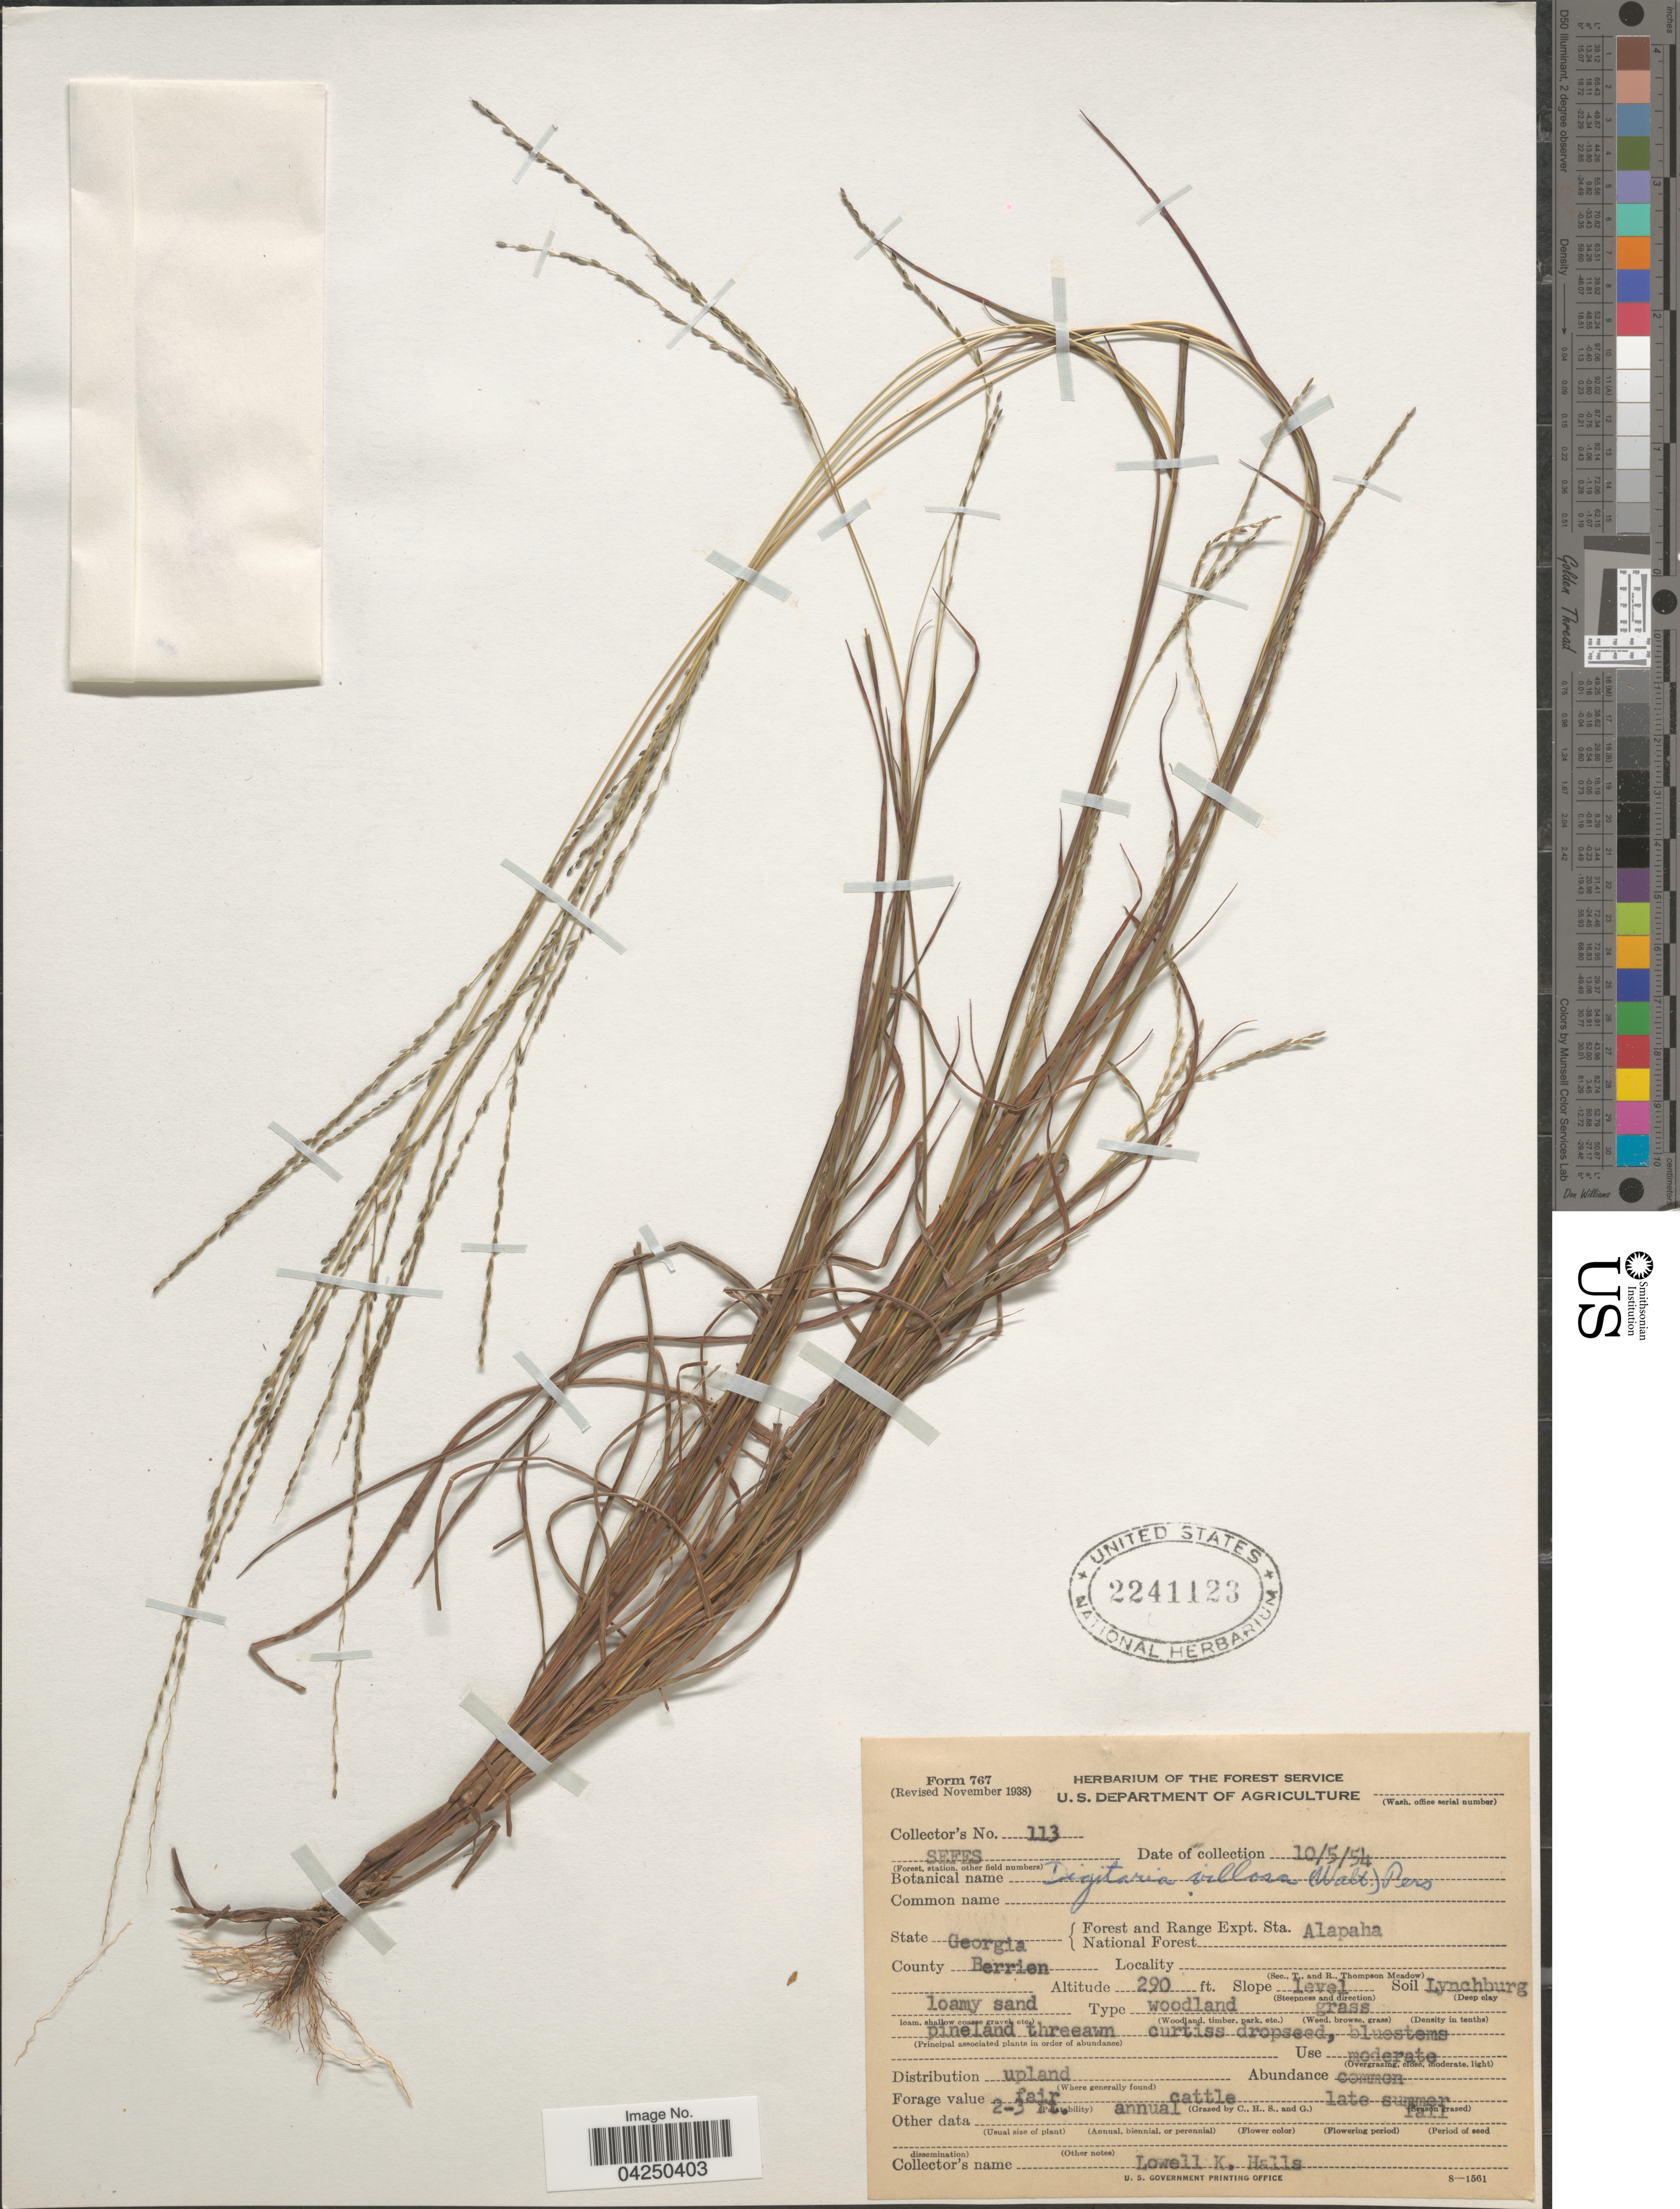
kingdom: Plantae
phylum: Tracheophyta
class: Liliopsida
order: Poales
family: Poaceae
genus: Digitaria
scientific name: Digitaria villosa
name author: (Walter) Pers.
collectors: L. Halls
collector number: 113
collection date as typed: Transcribed d/m/y: 5/10/54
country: United States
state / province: Georgia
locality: Forest and Range Expt. Sta. National Forest Alapaha. County Berrien. Slope level.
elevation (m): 88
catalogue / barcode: US 2241123